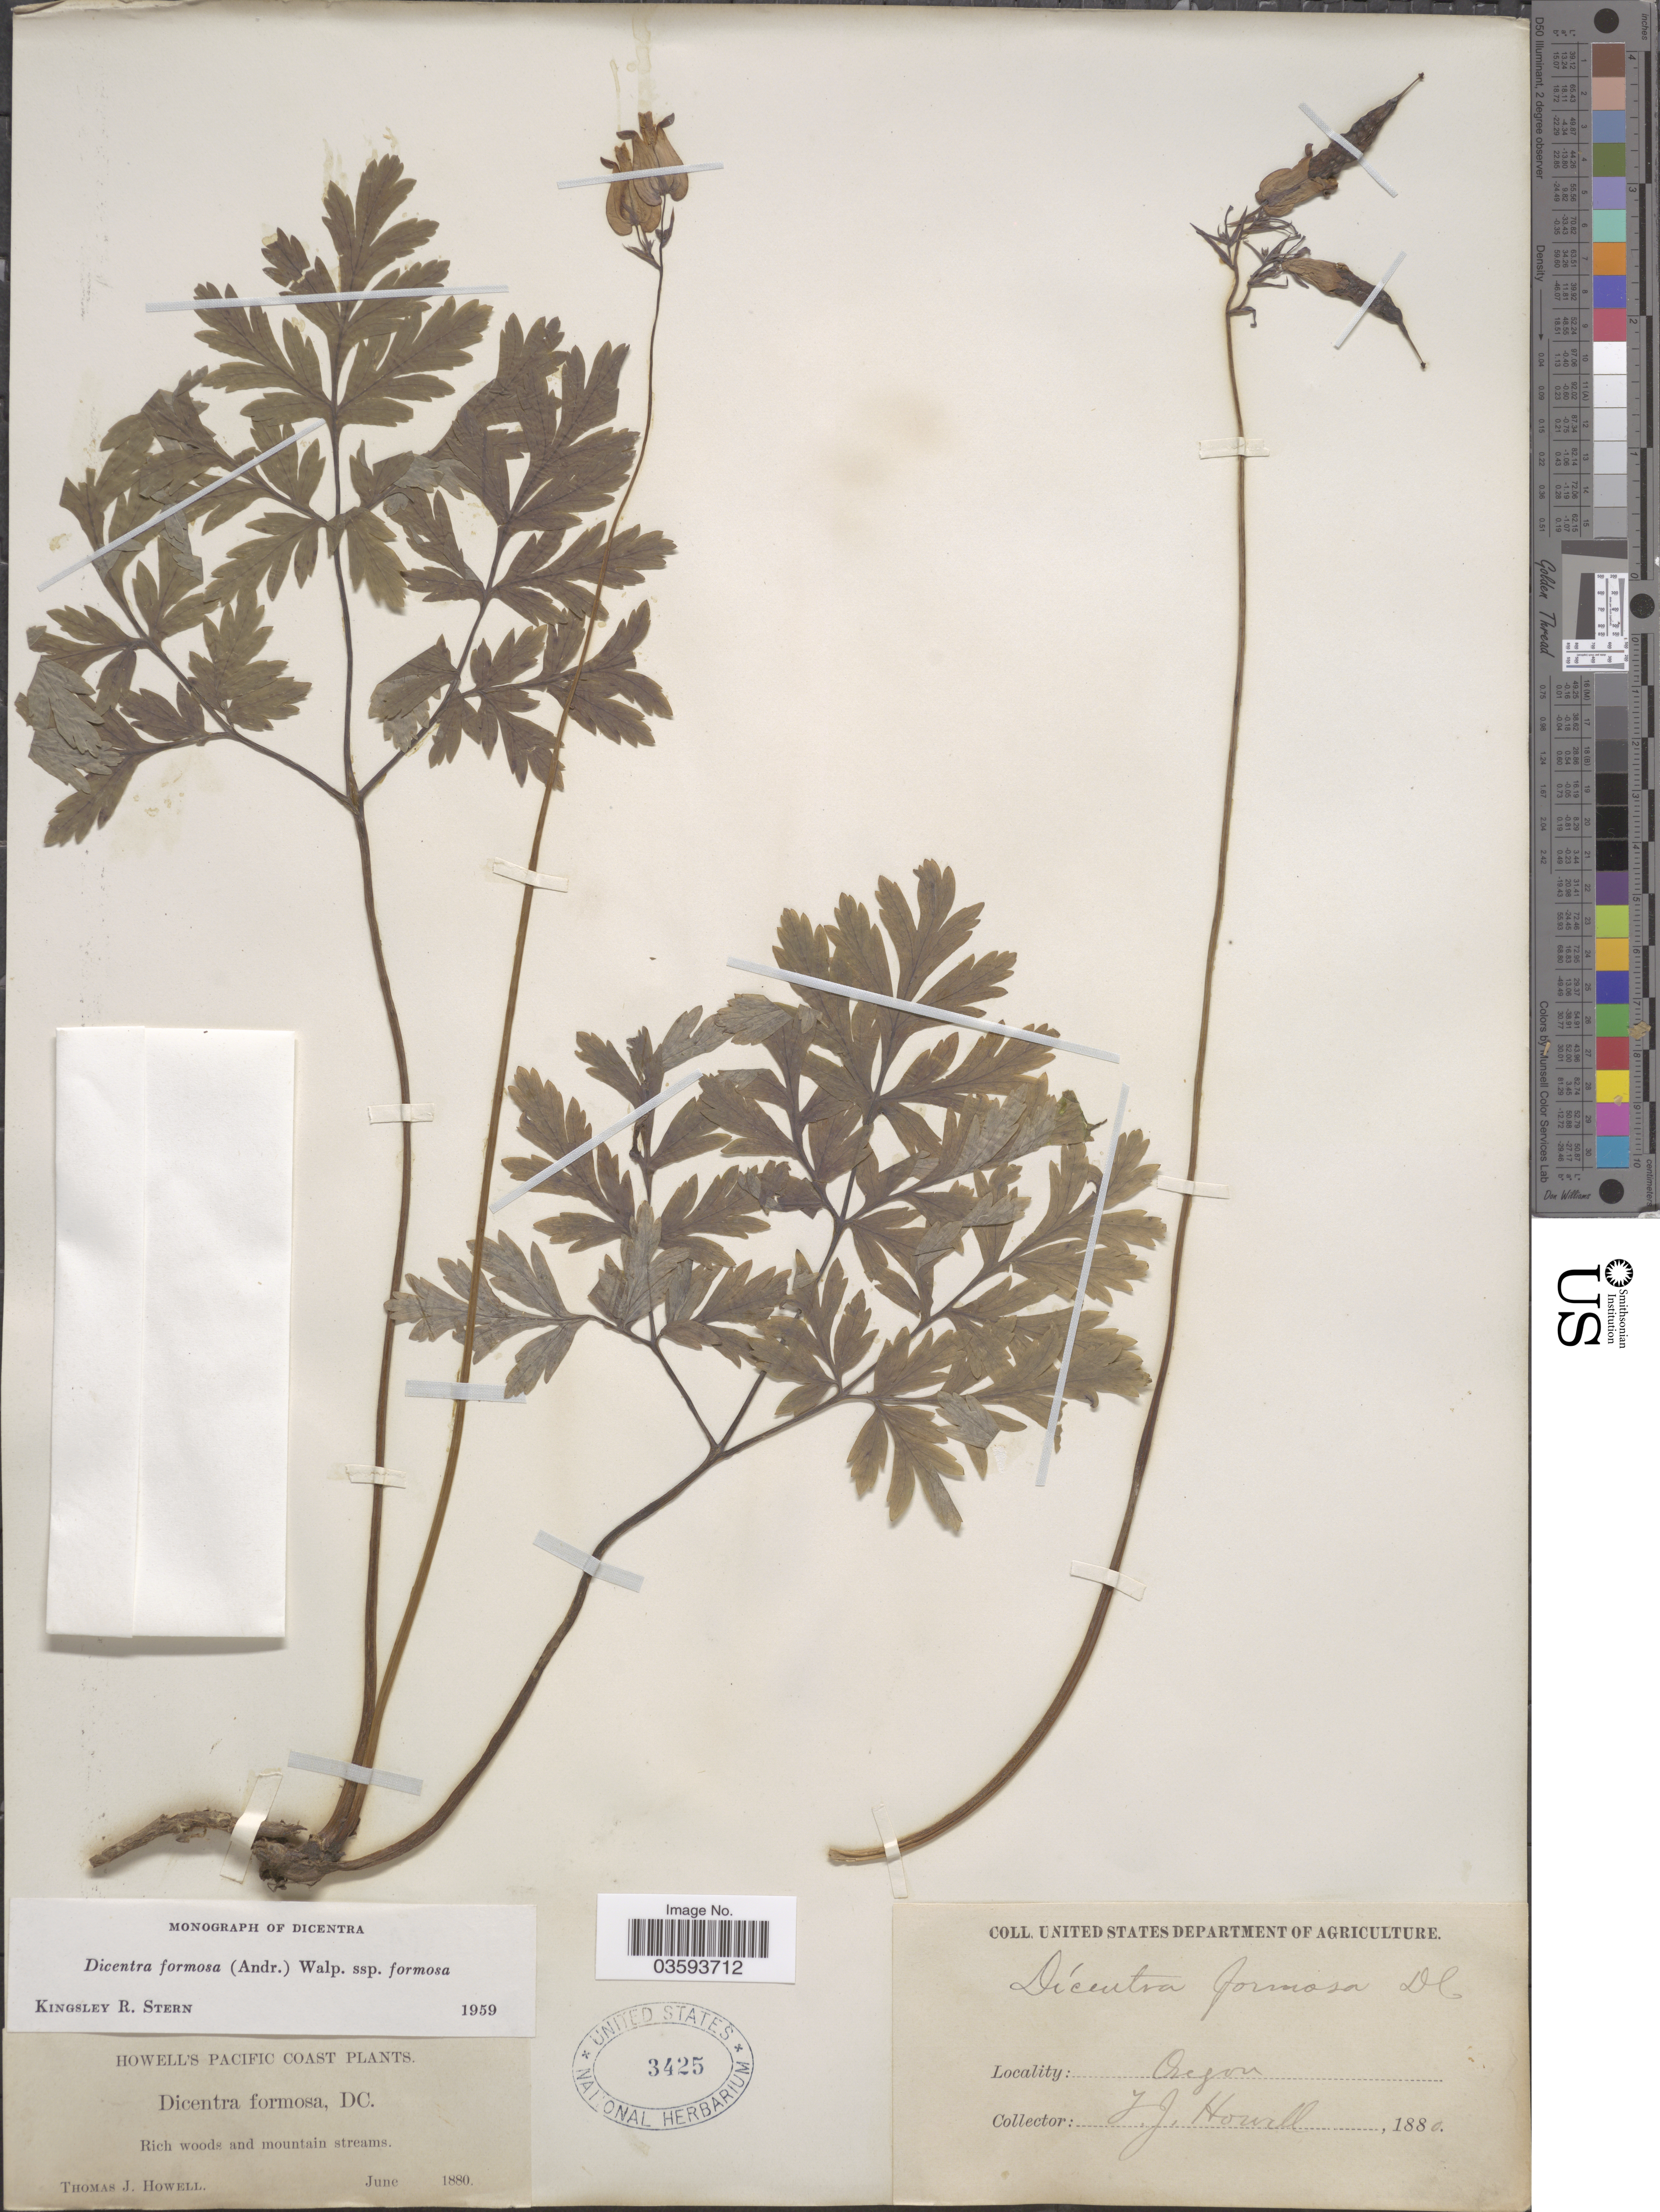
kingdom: Plantae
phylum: Tracheophyta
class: Magnoliopsida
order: Ranunculales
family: Papaveraceae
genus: Dicentra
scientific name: Dicentra formosa subsp. formosa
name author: (Haw.) Walp.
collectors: T. J. Howell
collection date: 1880-06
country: United States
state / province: Oregon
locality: Pacific Coast. Rich woods and mountain streams.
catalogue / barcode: US 3425